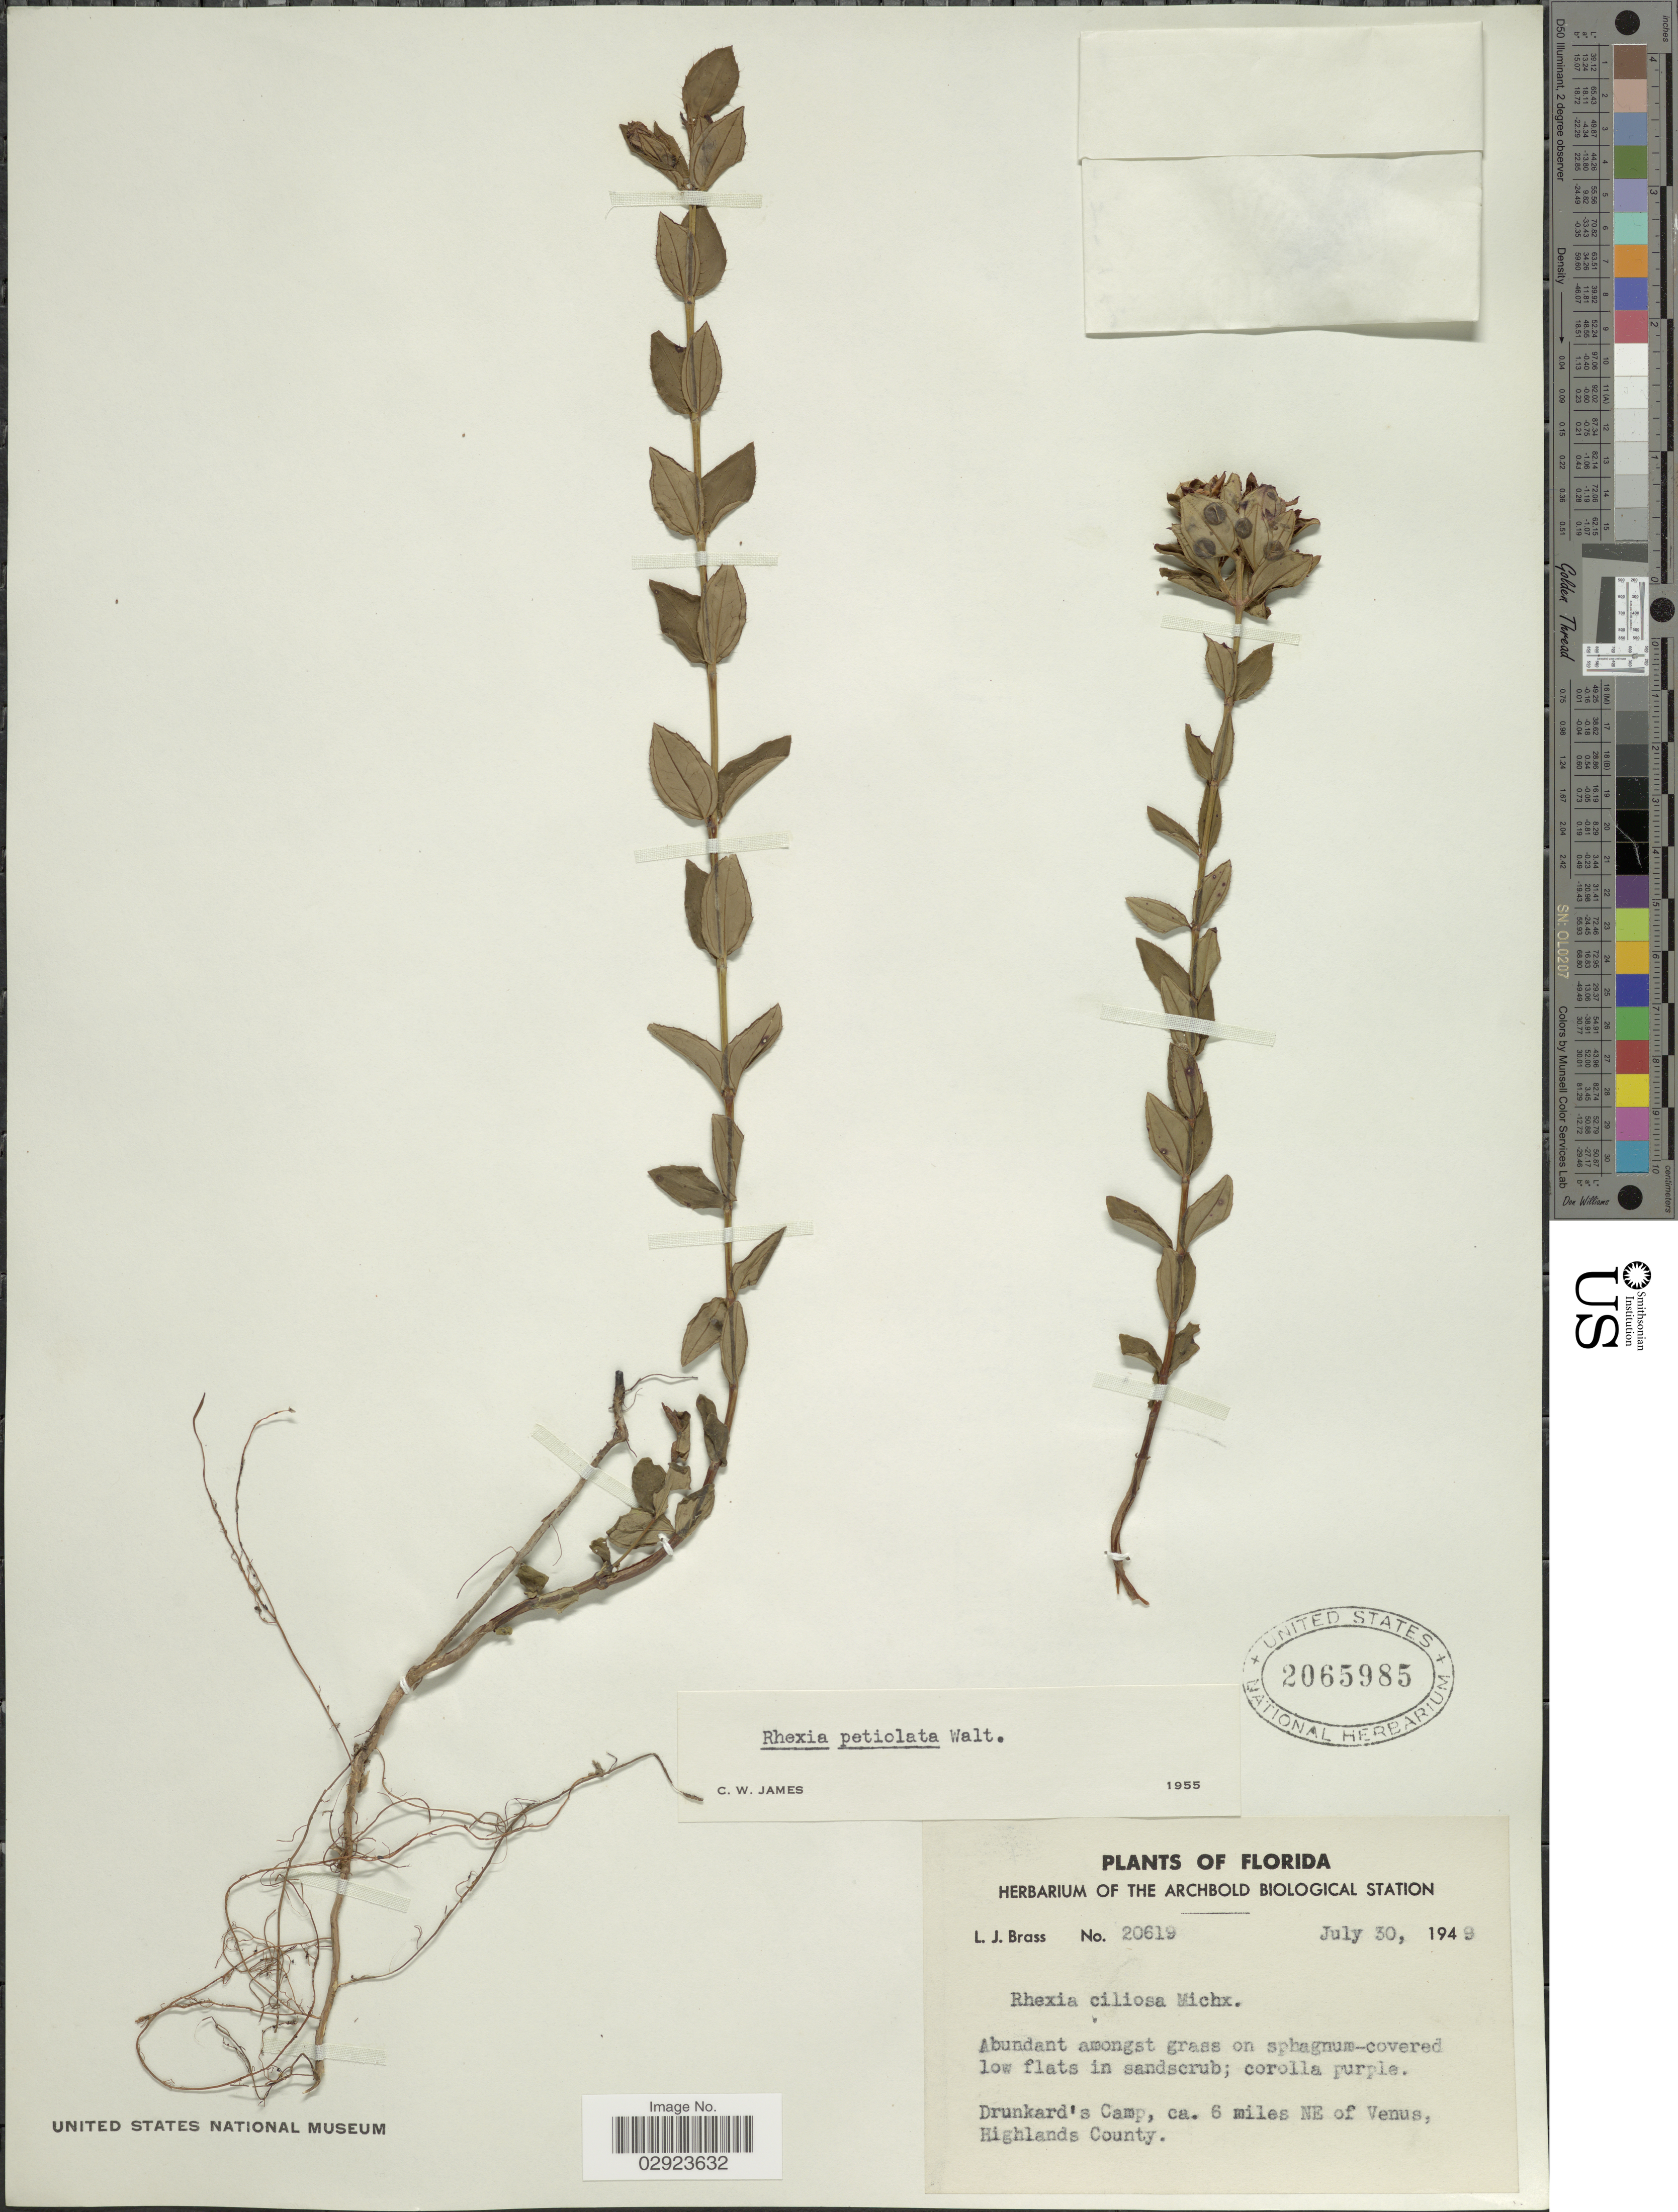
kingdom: Plantae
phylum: Tracheophyta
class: Magnoliopsida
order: Myrtales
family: Melastomataceae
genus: Rhexia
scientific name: Rhexia petiolata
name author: Walter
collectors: L. J. Brass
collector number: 20619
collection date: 1949-07-30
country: United States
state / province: Florida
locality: Drunkard's Camp, ca. 6 miles NE of Venus, Highlands County.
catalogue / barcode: US 2065985